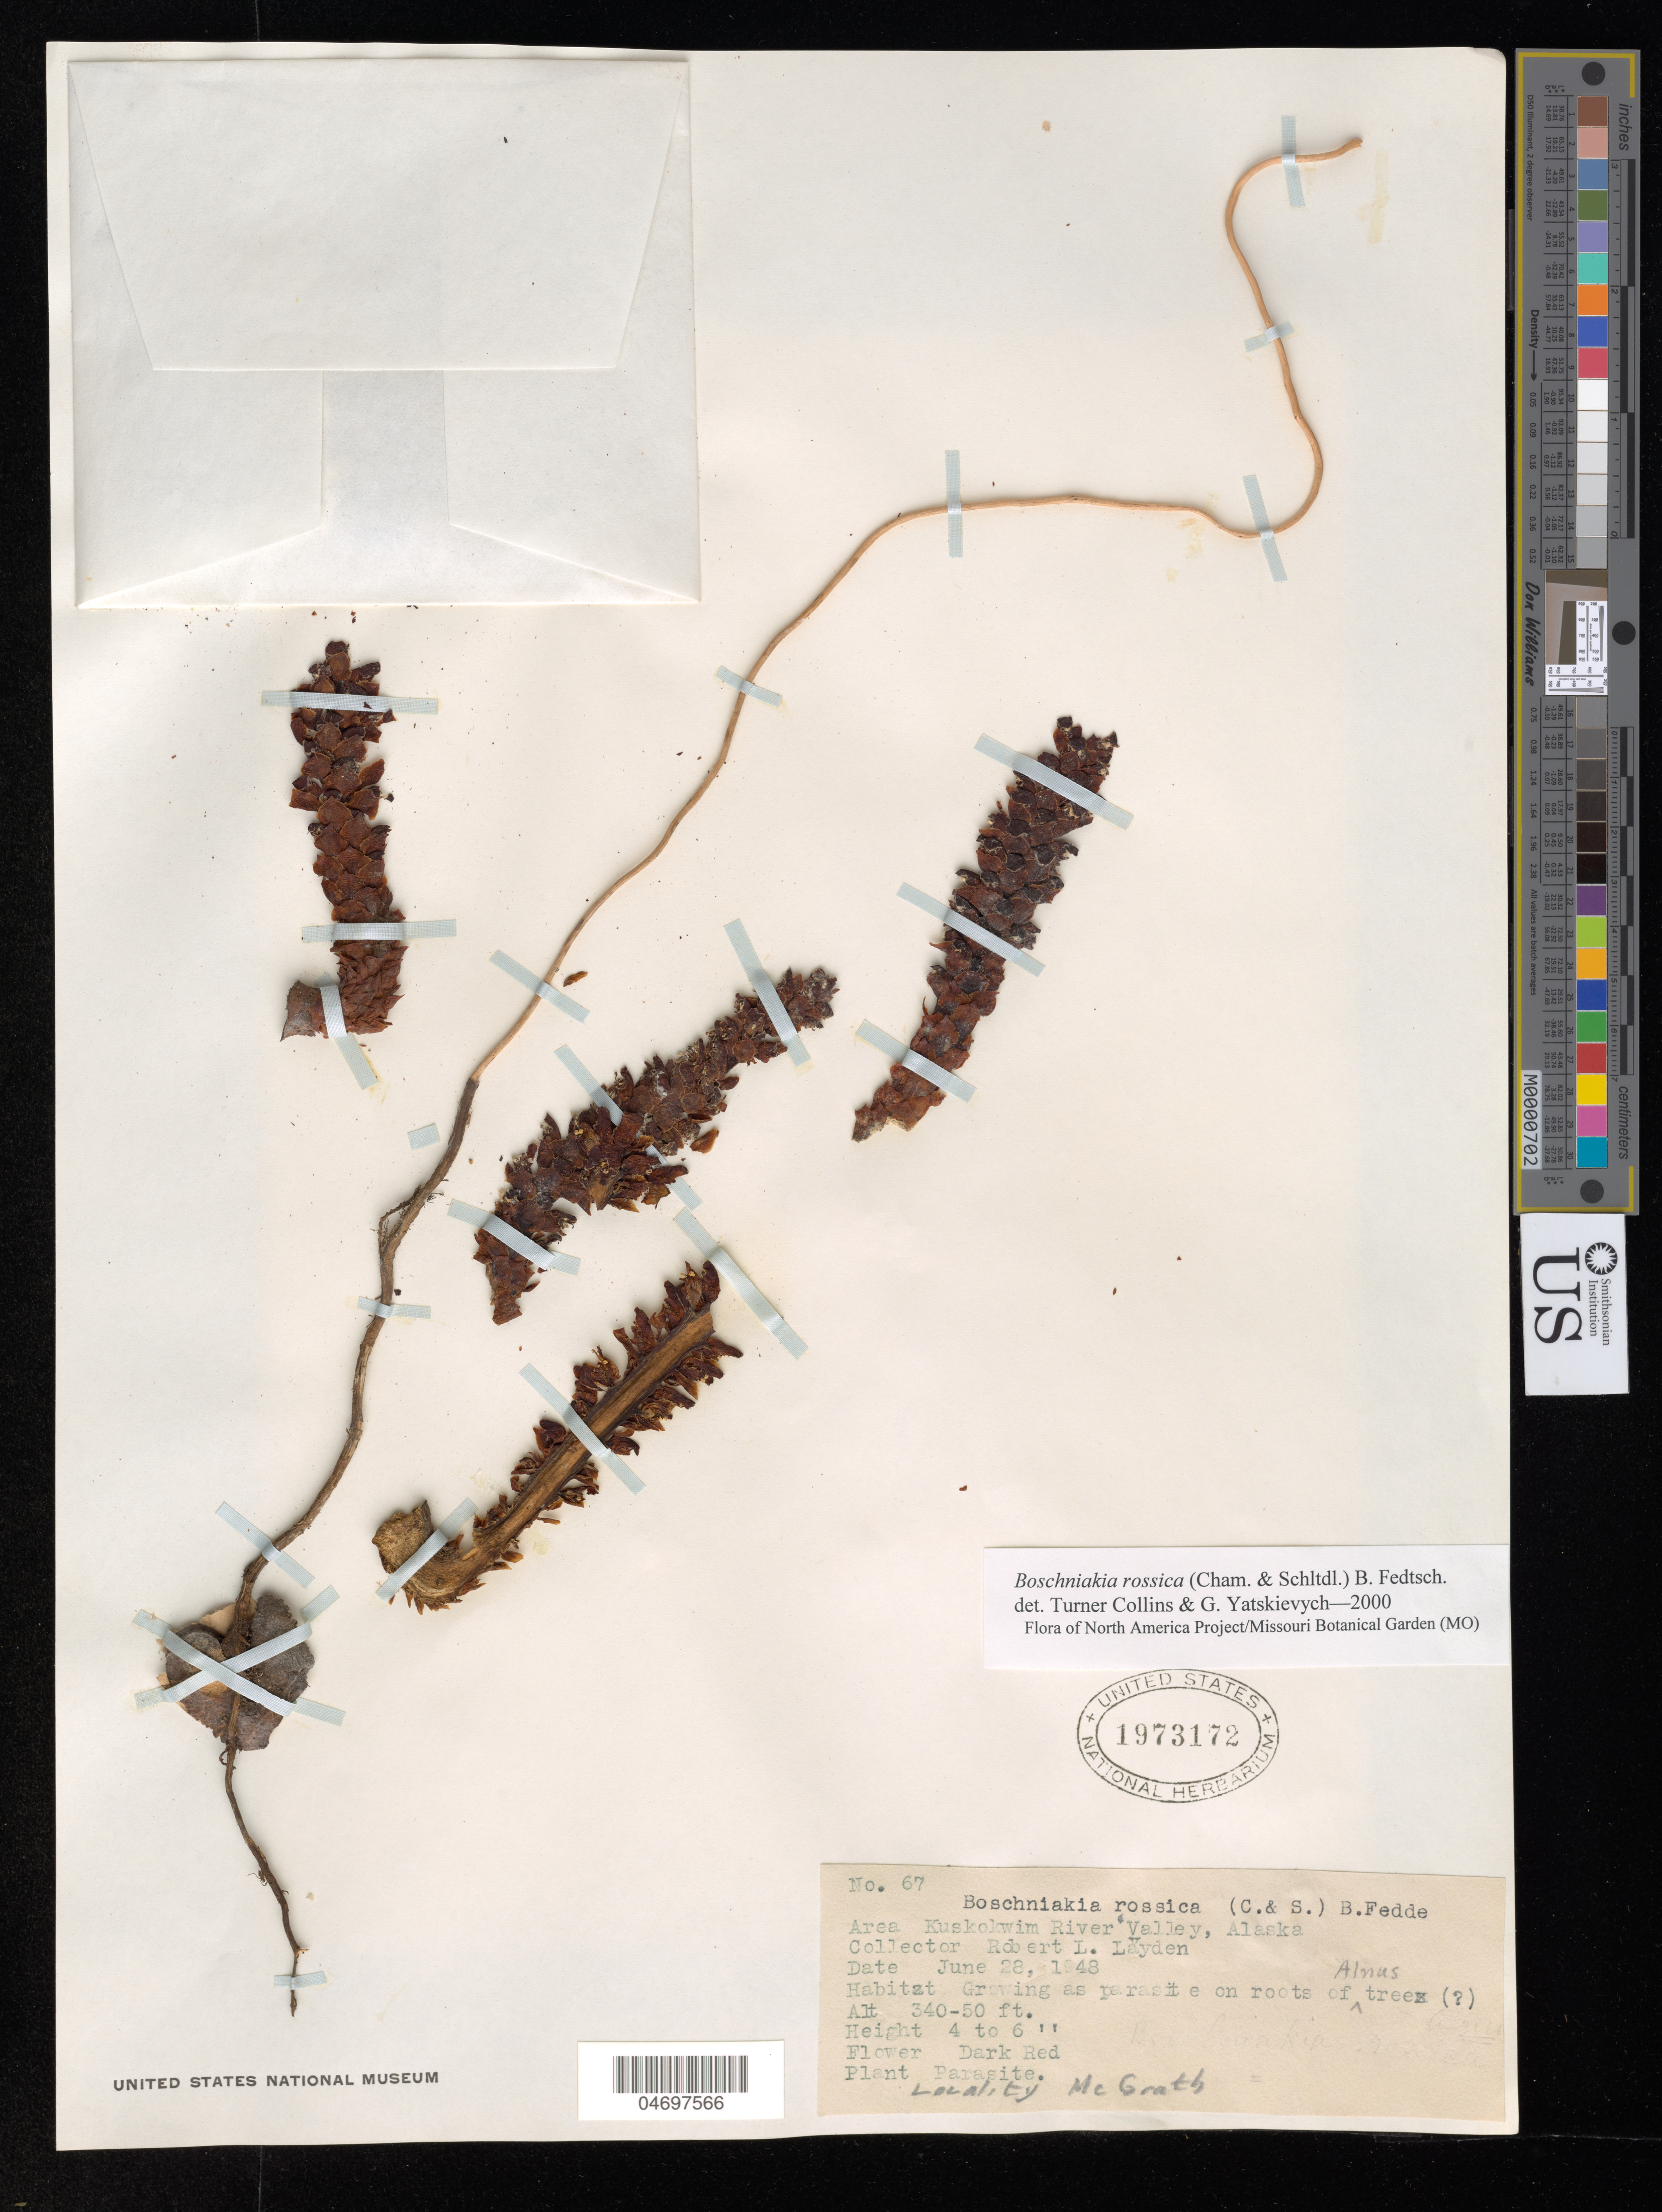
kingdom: Plantae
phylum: Tracheophyta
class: Magnoliopsida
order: Lamiales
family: Orobanchaceae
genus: Boschniakia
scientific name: Boschniakia rossica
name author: (Cham. & Schltdl.) B. Fedtsch.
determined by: Collins, L. T.; Yatskievych, G. A.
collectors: R. Layden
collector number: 67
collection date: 1948-06-28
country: United States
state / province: Alaska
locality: Area Kuskokwim River Valley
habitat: Growing on roots of Alnus trees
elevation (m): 104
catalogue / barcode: US 1973172